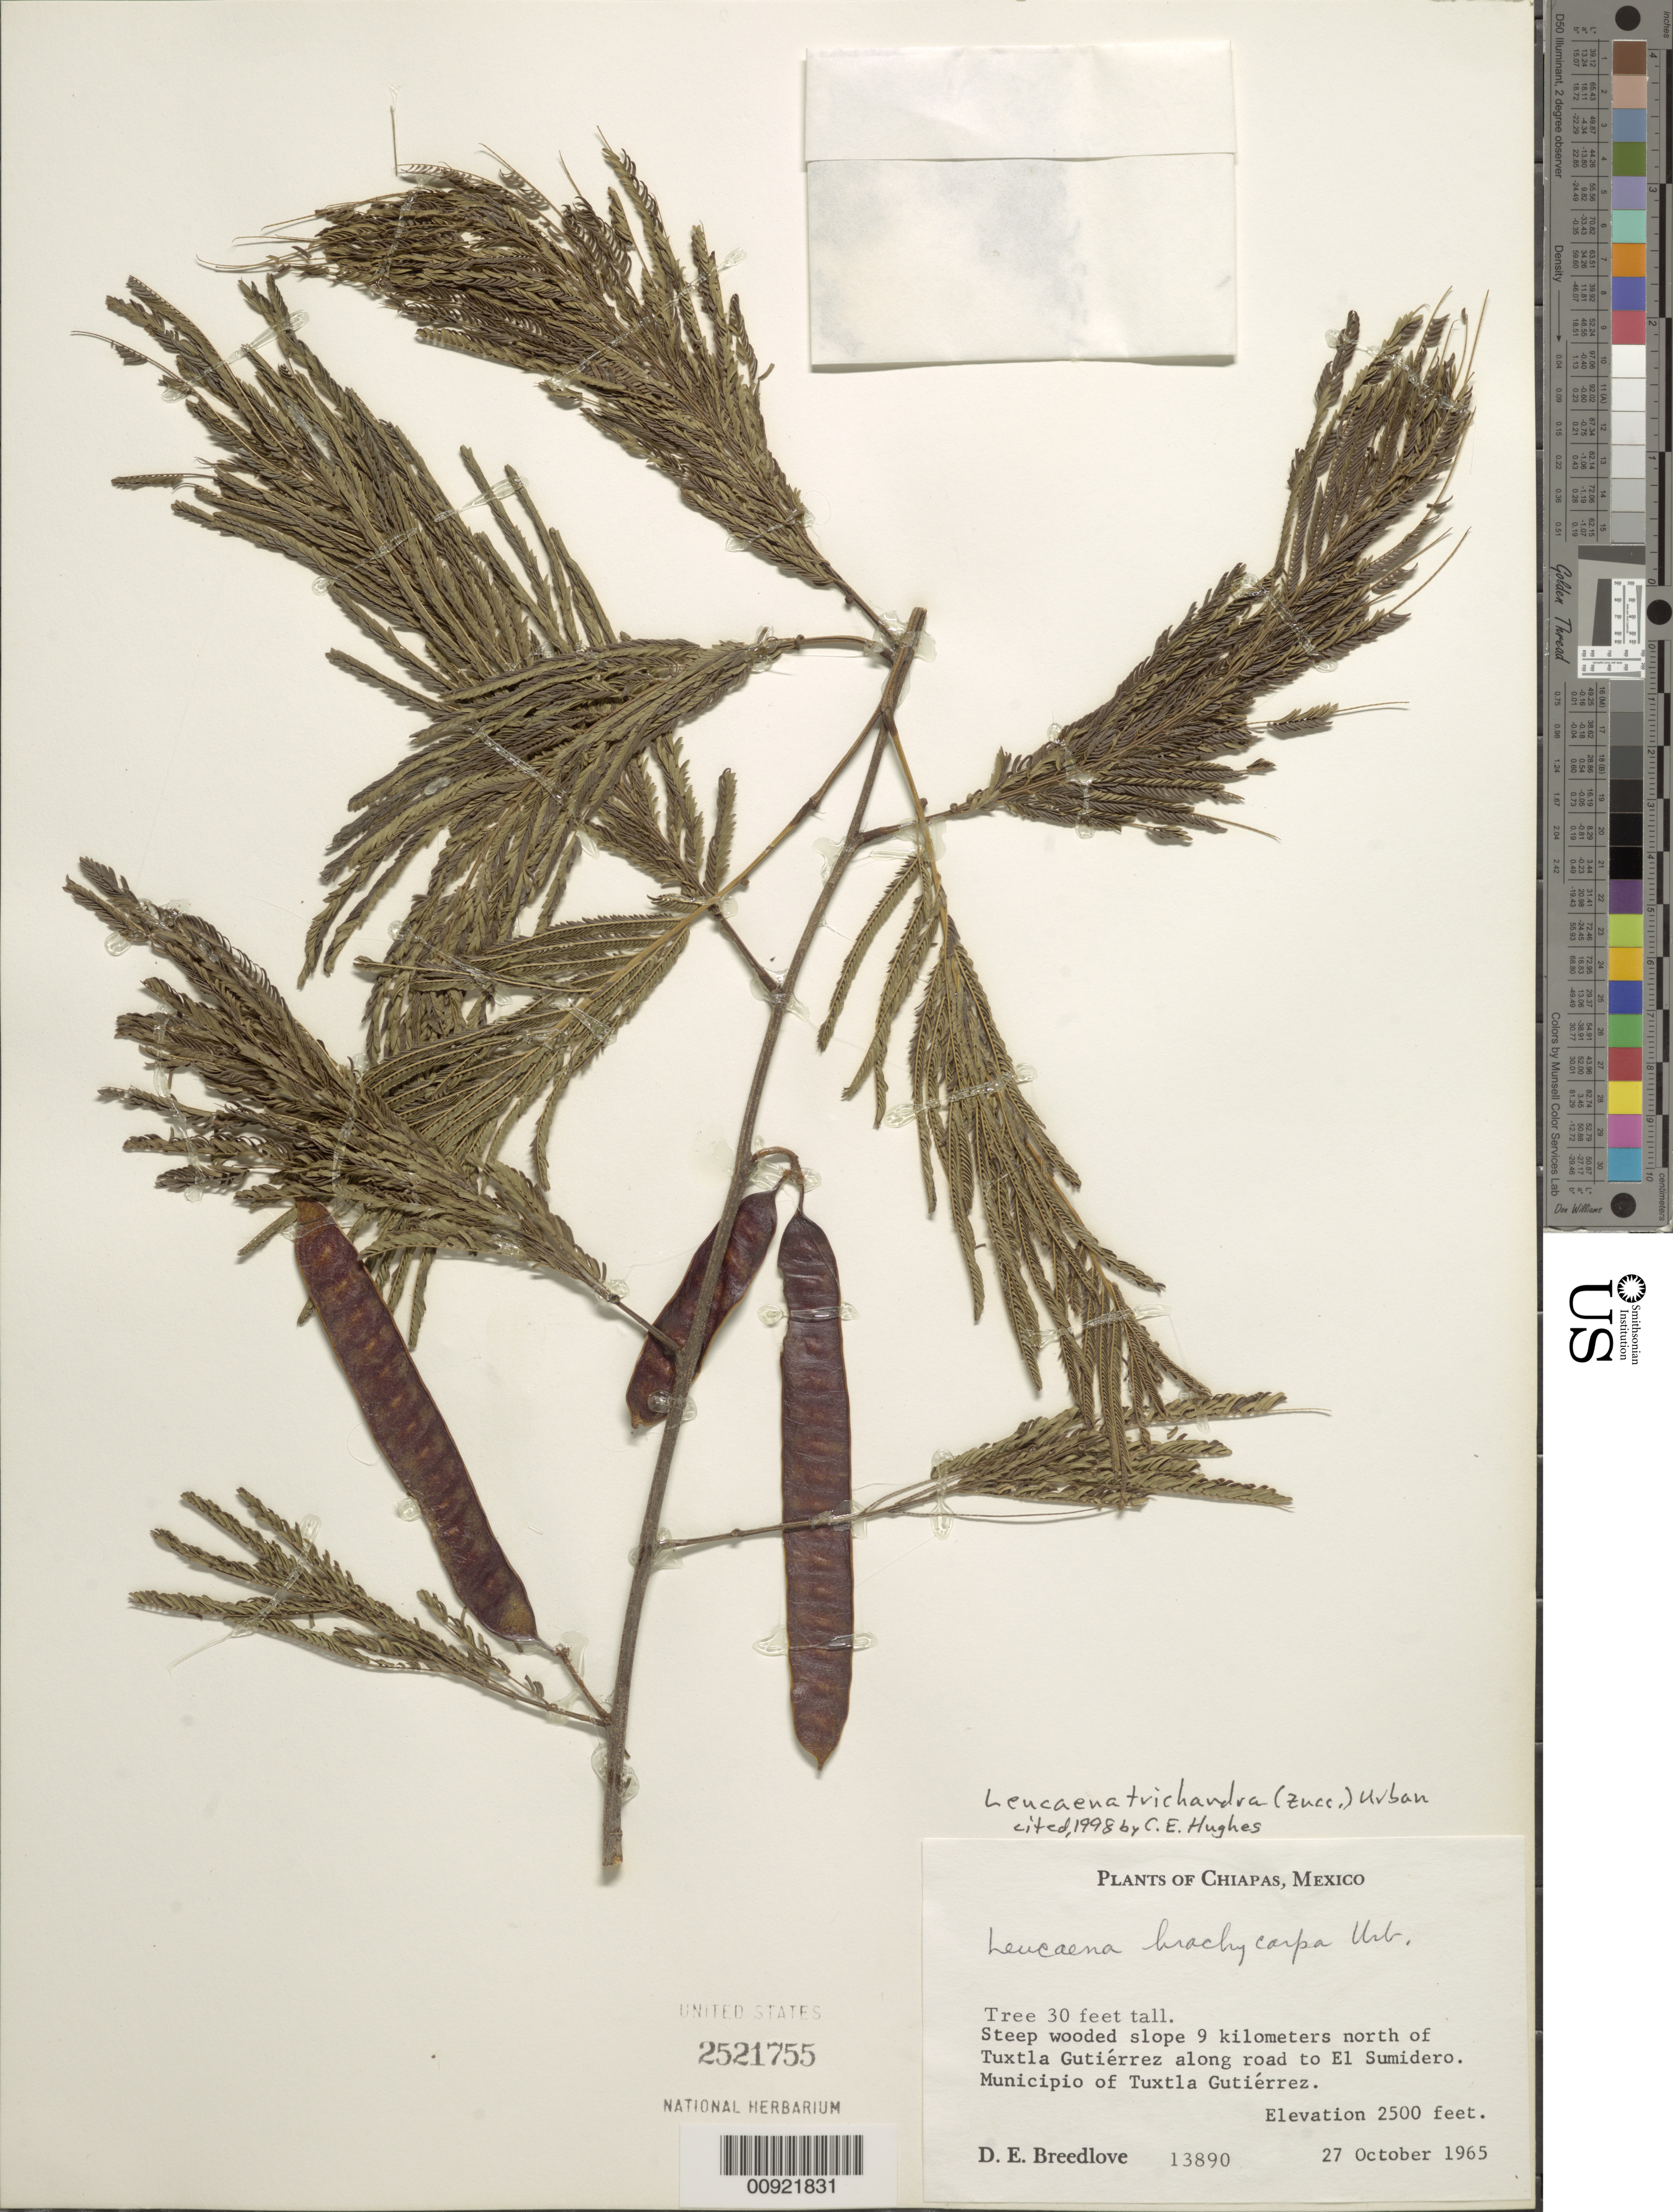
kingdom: Plantae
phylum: Tracheophyta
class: Magnoliopsida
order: Fabales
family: Fabaceae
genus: Leucaena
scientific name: Leucaena trichandra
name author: (Zucc.) Urb.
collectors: D. E. Breedlove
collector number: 13890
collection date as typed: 27 Oct 1965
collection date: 1965-10-27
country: Mexico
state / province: Chiapas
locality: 9 kilometers north of Tuxtla Gutiérrez along road to El Sumidero. Municipio of Tuxtla Gutiérrez, Chiapas.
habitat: Steep wooded slope.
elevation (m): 762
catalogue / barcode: US 2521755